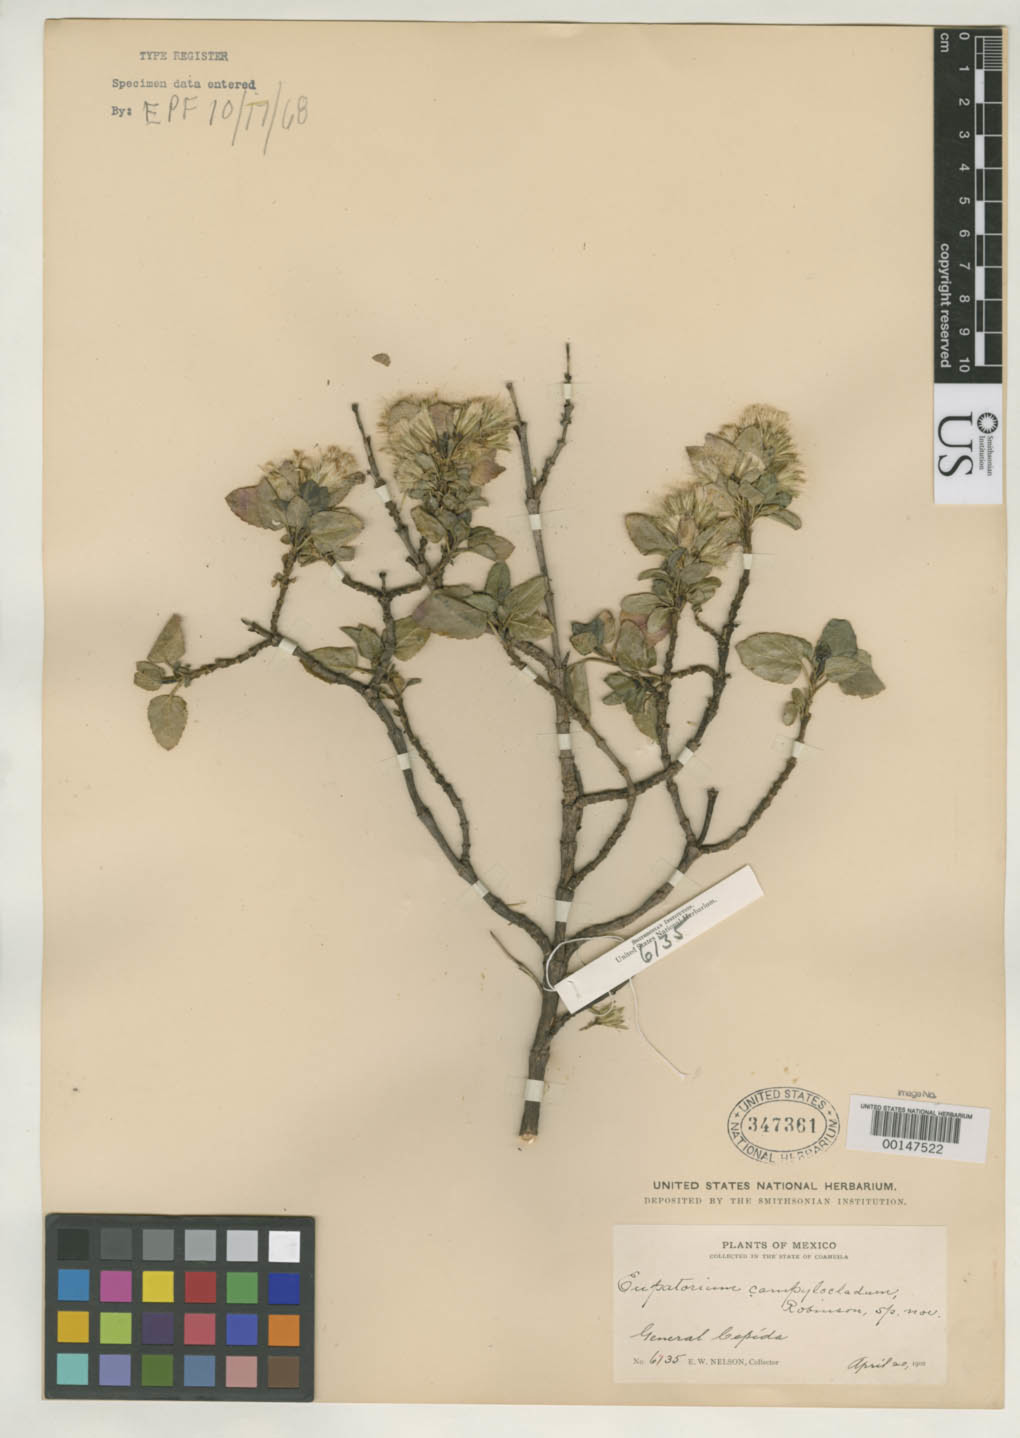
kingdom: Plantae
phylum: Tracheophyta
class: Magnoliopsida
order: Asterales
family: Asteraceae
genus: Eupatorium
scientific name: Eupatorium campylocladum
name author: B.L. Rob.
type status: Isolectotype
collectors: E. W. Nelson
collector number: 6735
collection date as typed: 20 Apr 1902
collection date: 1902-04-20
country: Mexico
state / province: Coahuila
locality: General Cepeda.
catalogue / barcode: US 347361